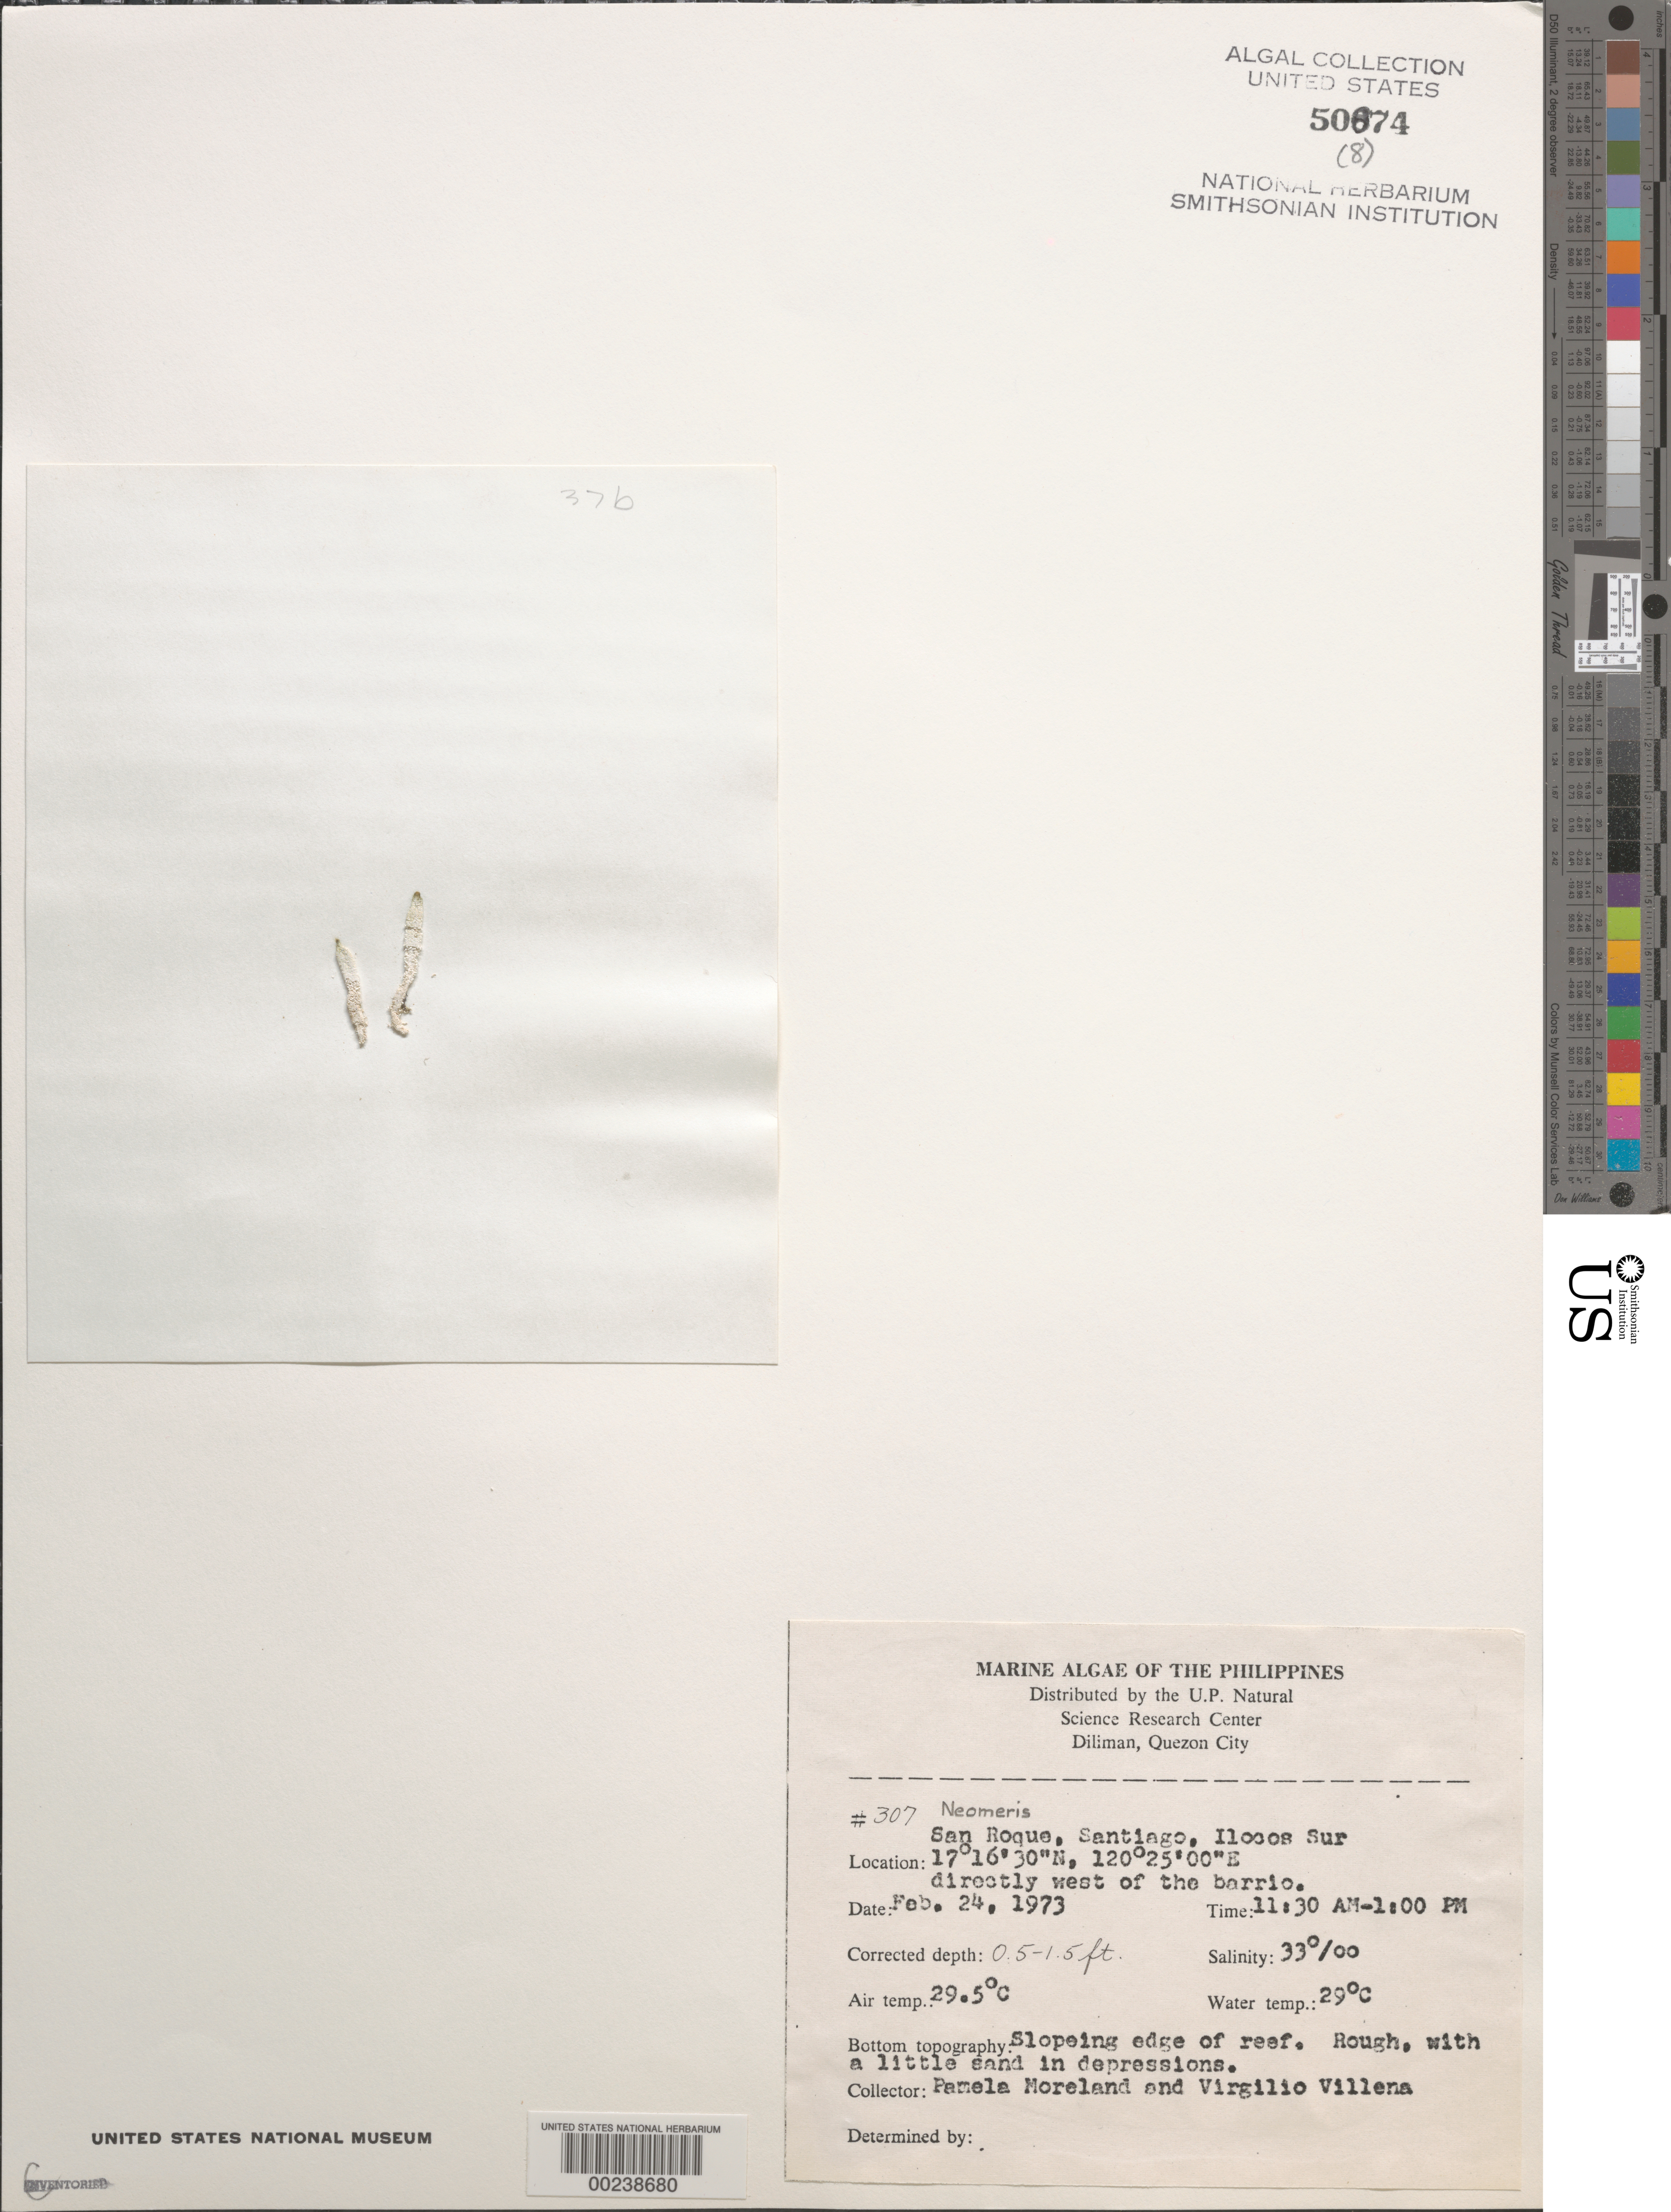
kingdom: Plantae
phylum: Chlorophyta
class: Ulvophyceae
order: Dasycladales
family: Dasycladaceae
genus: Neomeris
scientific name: Neomeris sp.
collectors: P. Moreland & V. Villena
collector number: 307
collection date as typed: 24 Feb 1973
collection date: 1973-02-24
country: Philippines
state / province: Ilocos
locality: San roque, santiago, ilocos sur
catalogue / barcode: US 50874